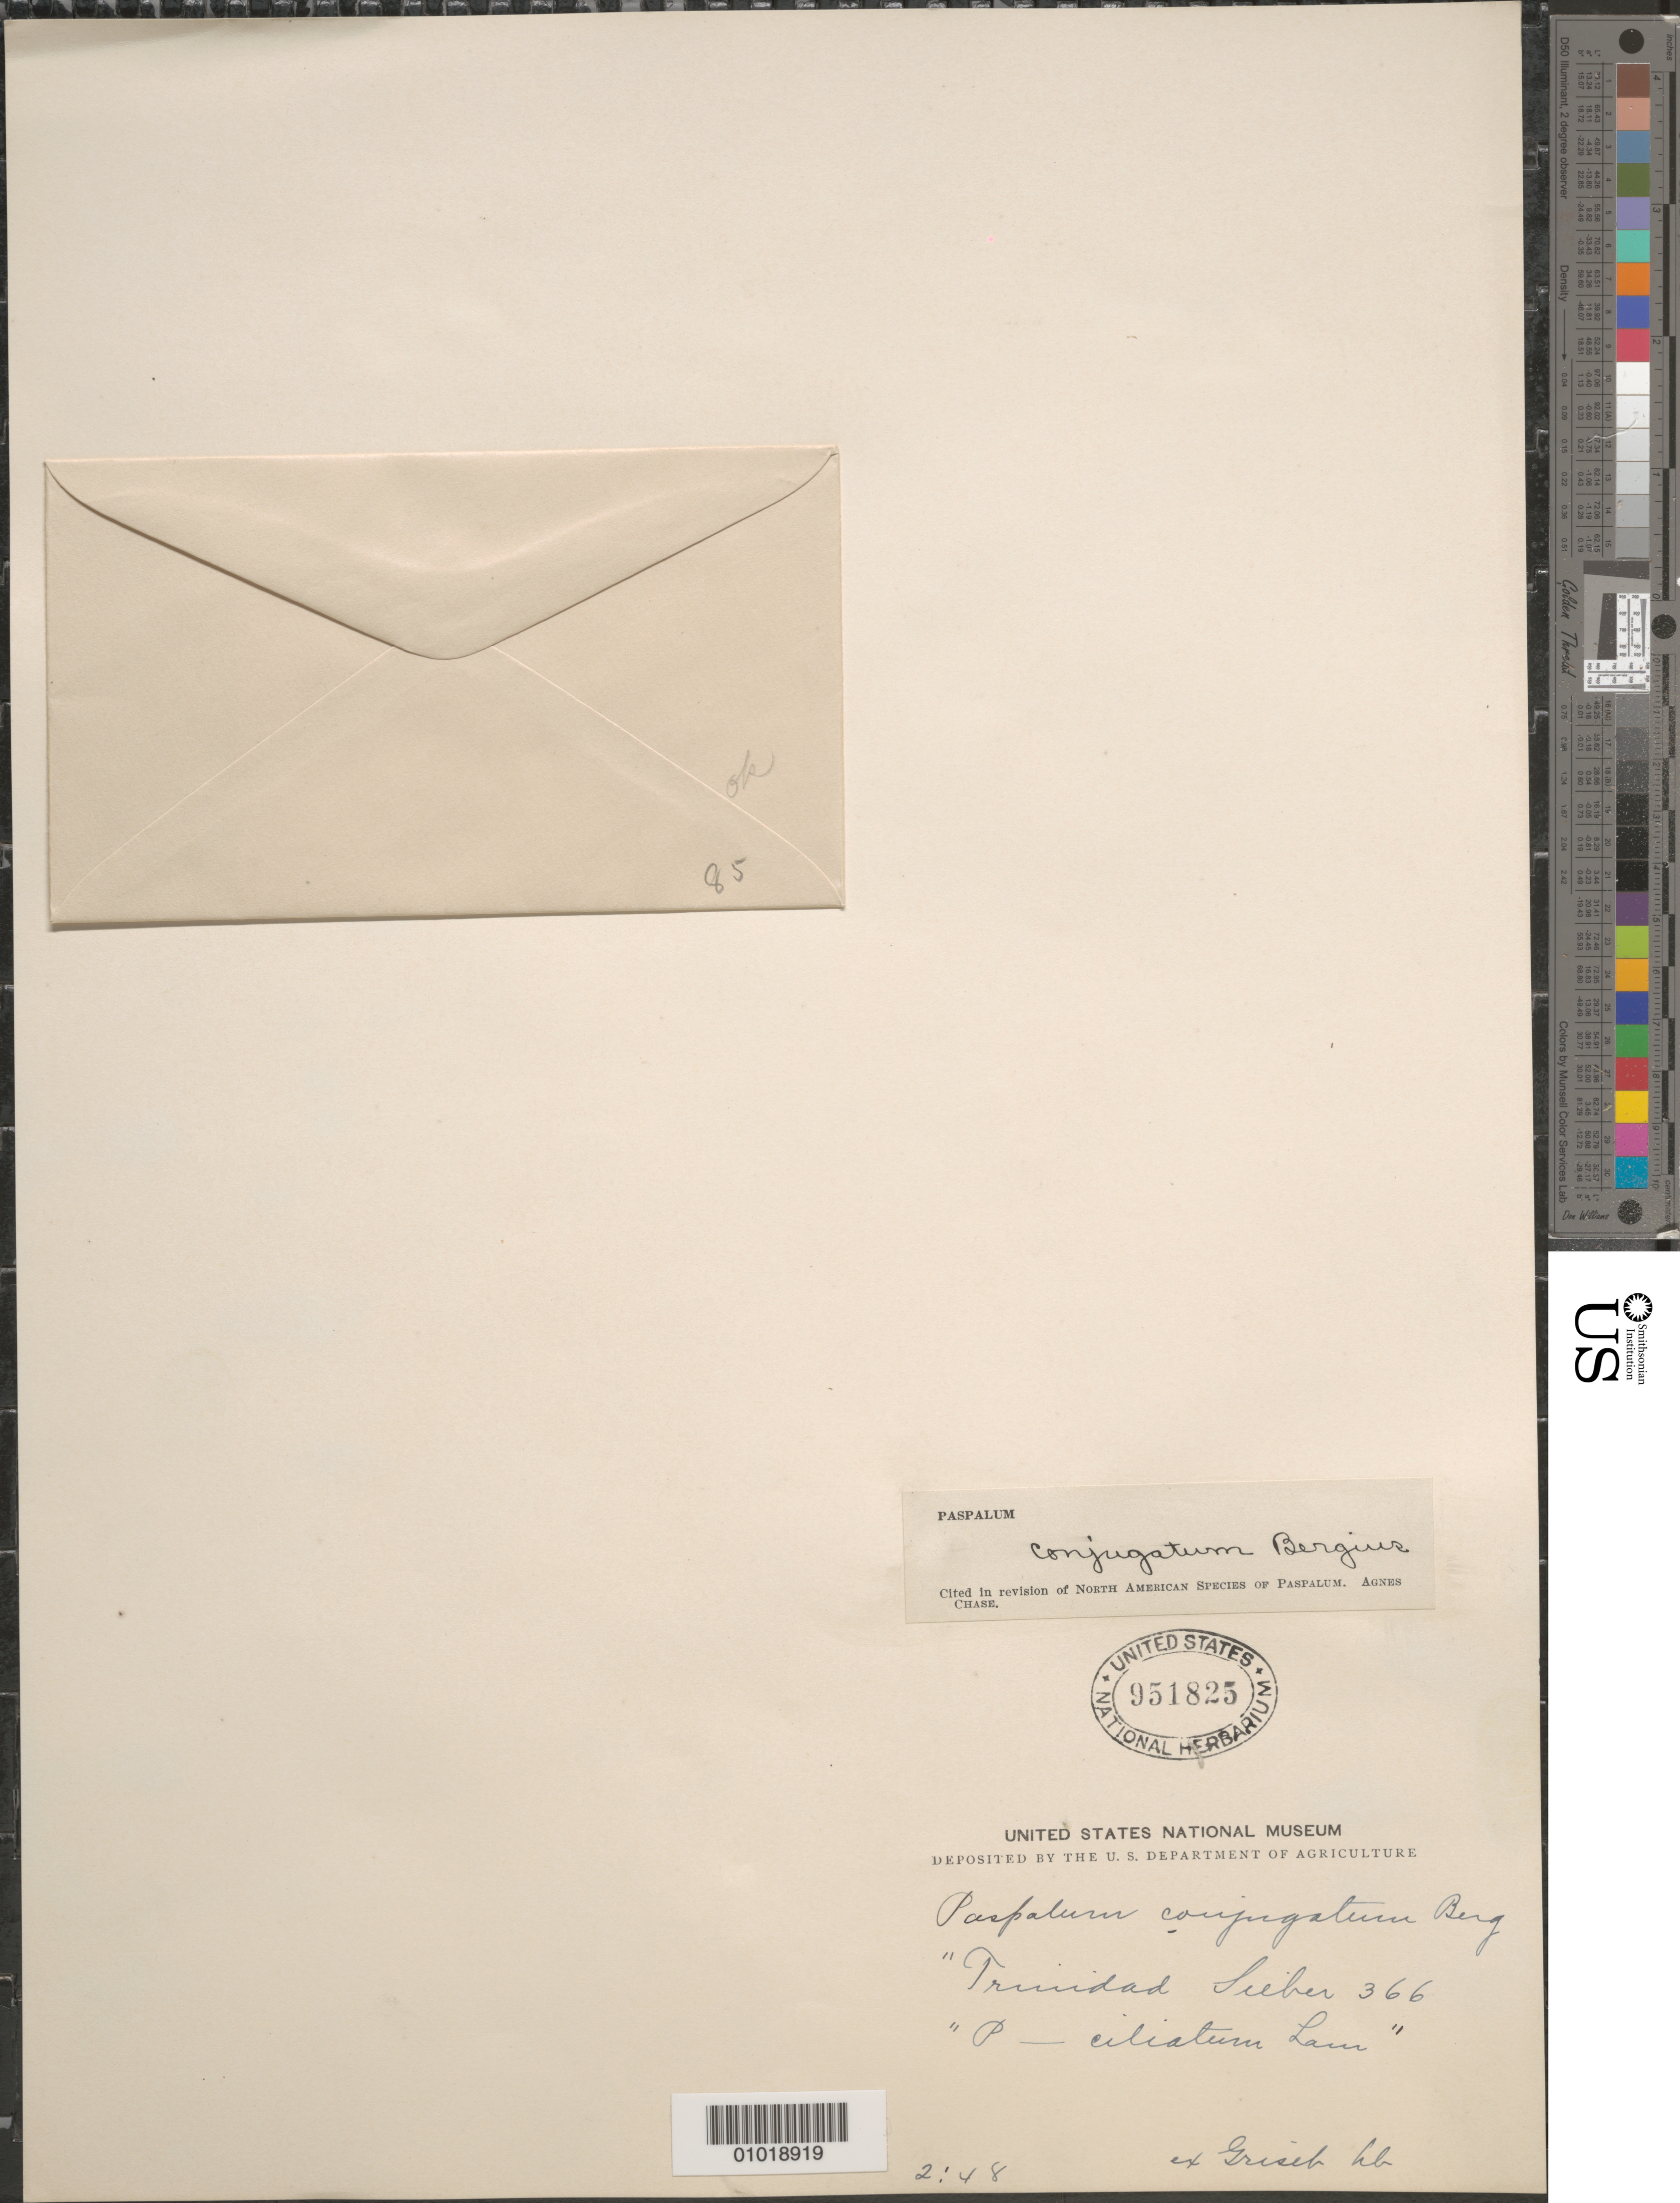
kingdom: Plantae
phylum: Tracheophyta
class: Liliopsida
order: Poales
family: Poaceae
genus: Paspalum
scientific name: Paspalum conjugatum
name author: P.J. Bergius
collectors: -- Sieber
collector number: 366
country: Trinidad and Tobago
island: Trinidad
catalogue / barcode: US 951825